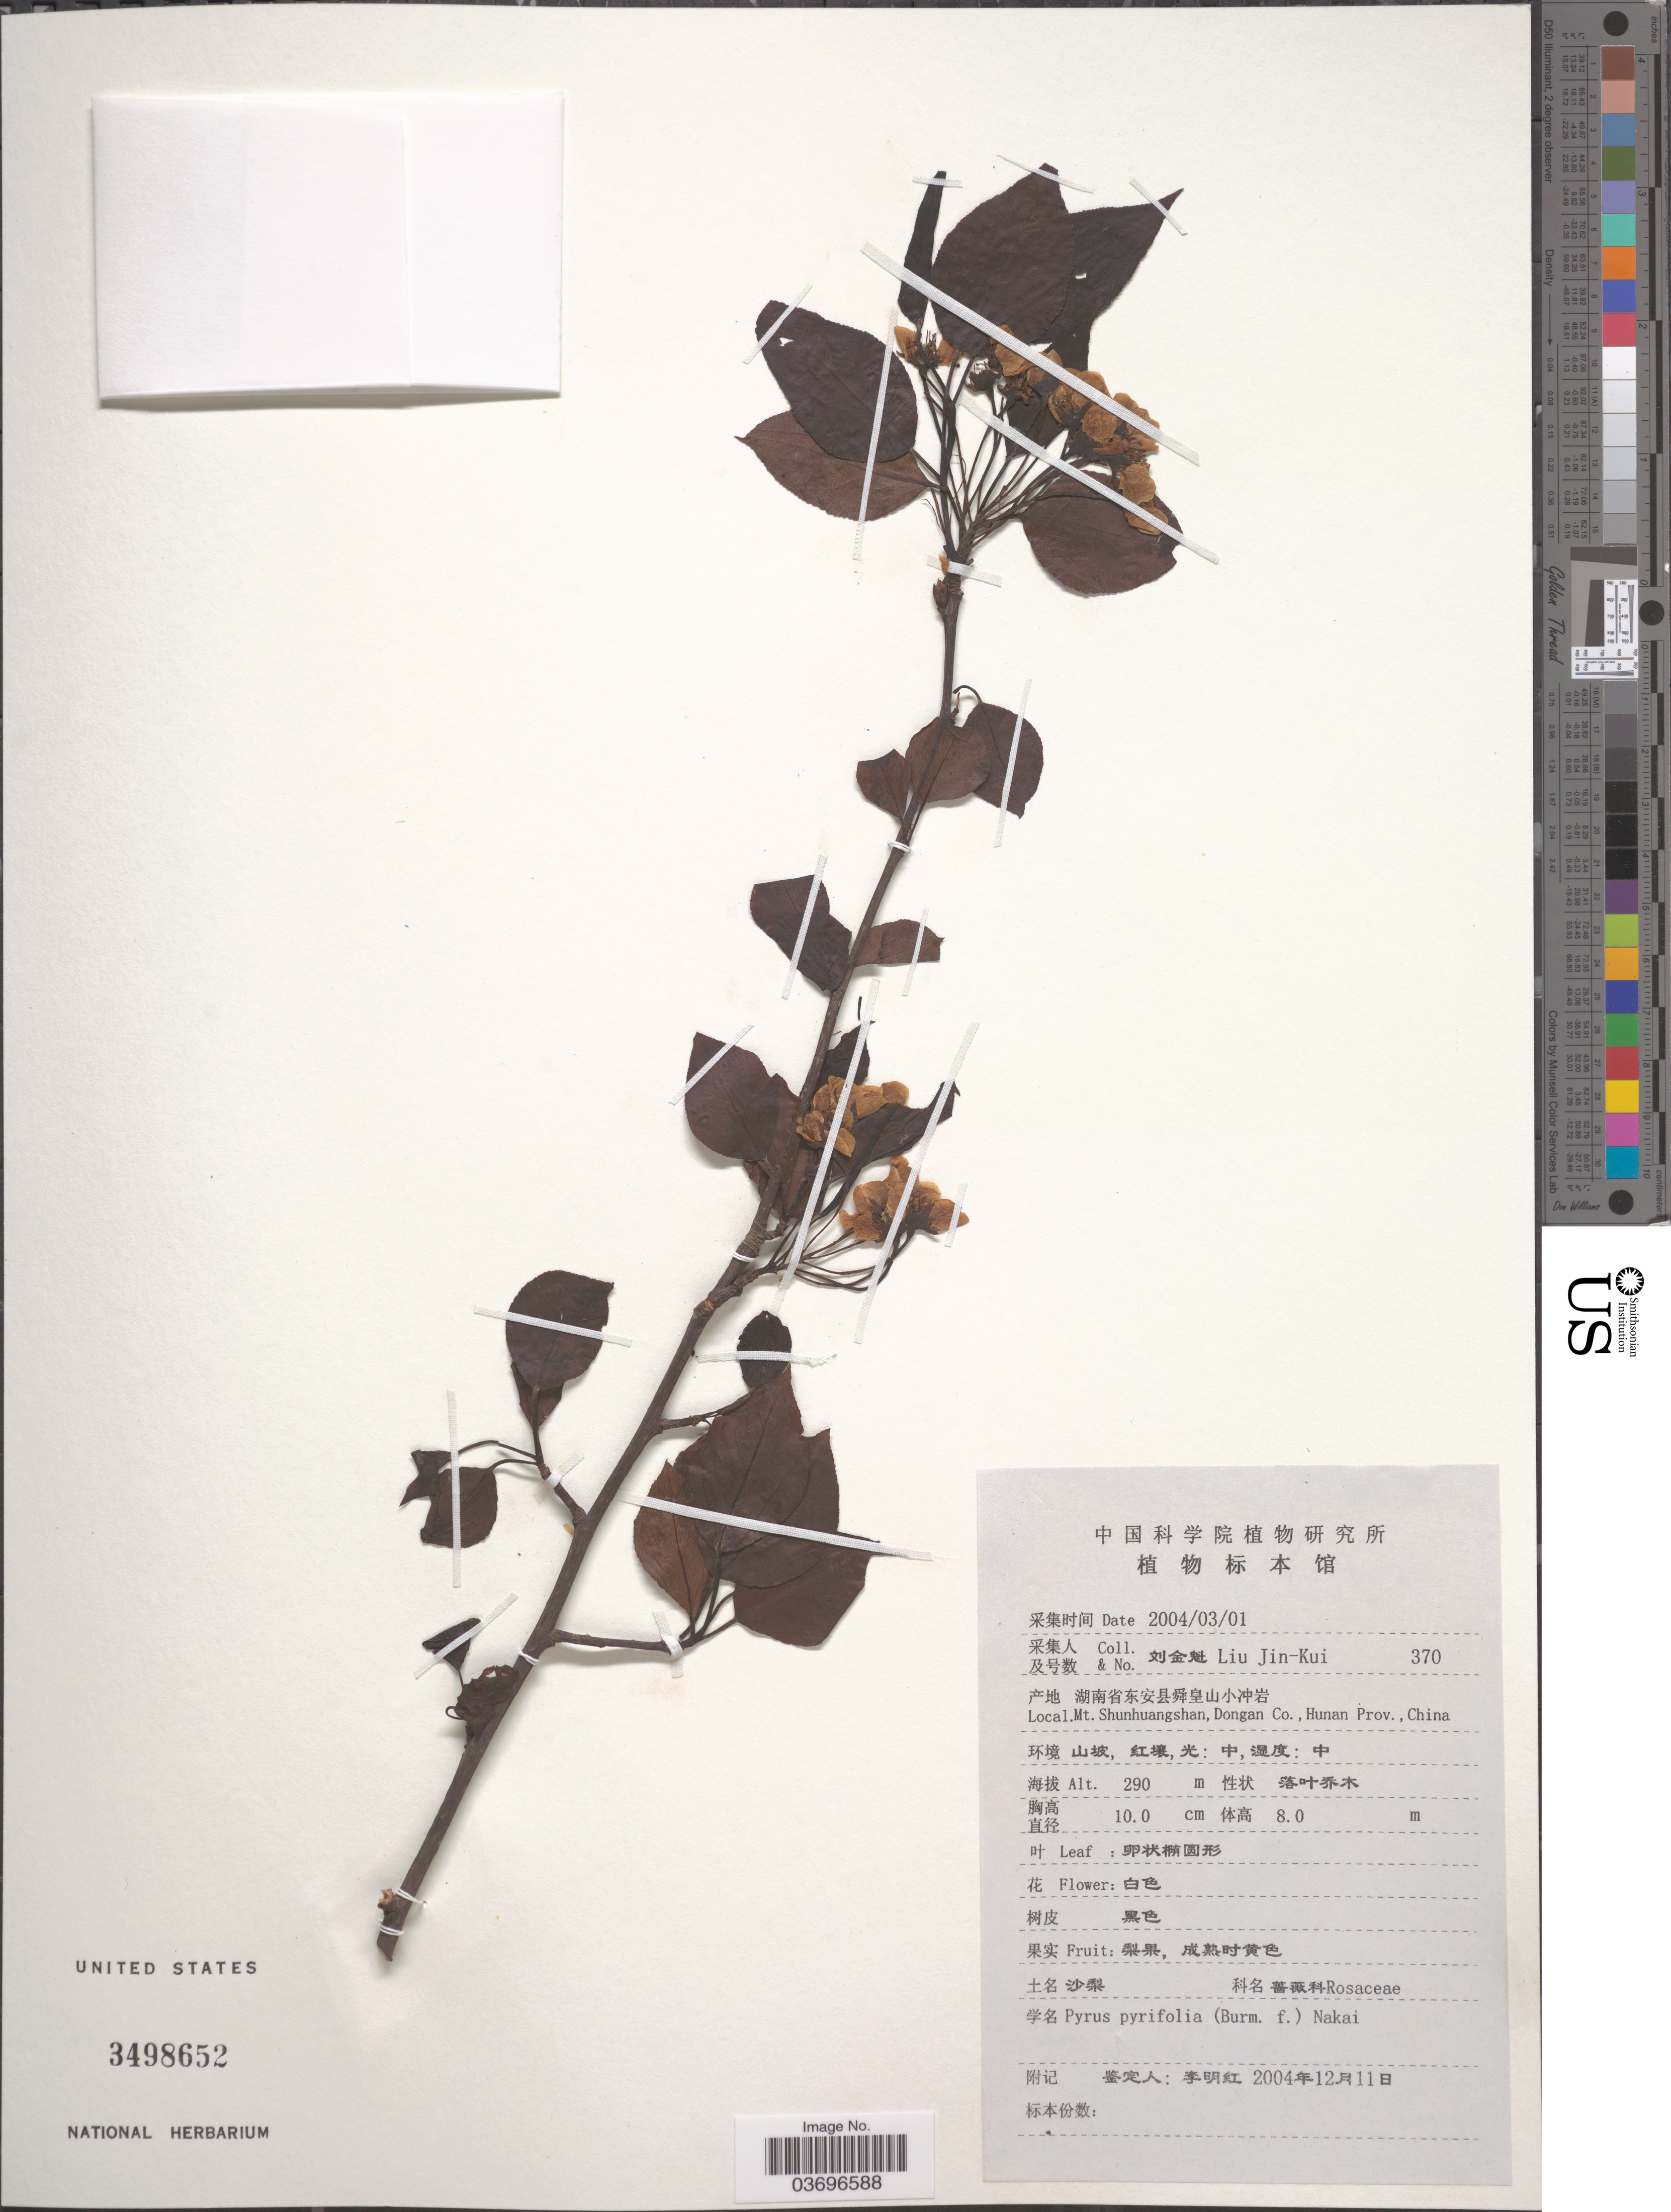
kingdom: Plantae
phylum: Tracheophyta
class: Magnoliopsida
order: Rosales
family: Rosaceae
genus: Pyrus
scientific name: Pyrus pyrifolia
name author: (Burm. f.) Nakai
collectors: Liu Jin-Kui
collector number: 370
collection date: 2004-03-01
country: China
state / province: Hunan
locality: Mt. Shunhuangshan, Dongan Co.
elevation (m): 290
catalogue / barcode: US 3498652